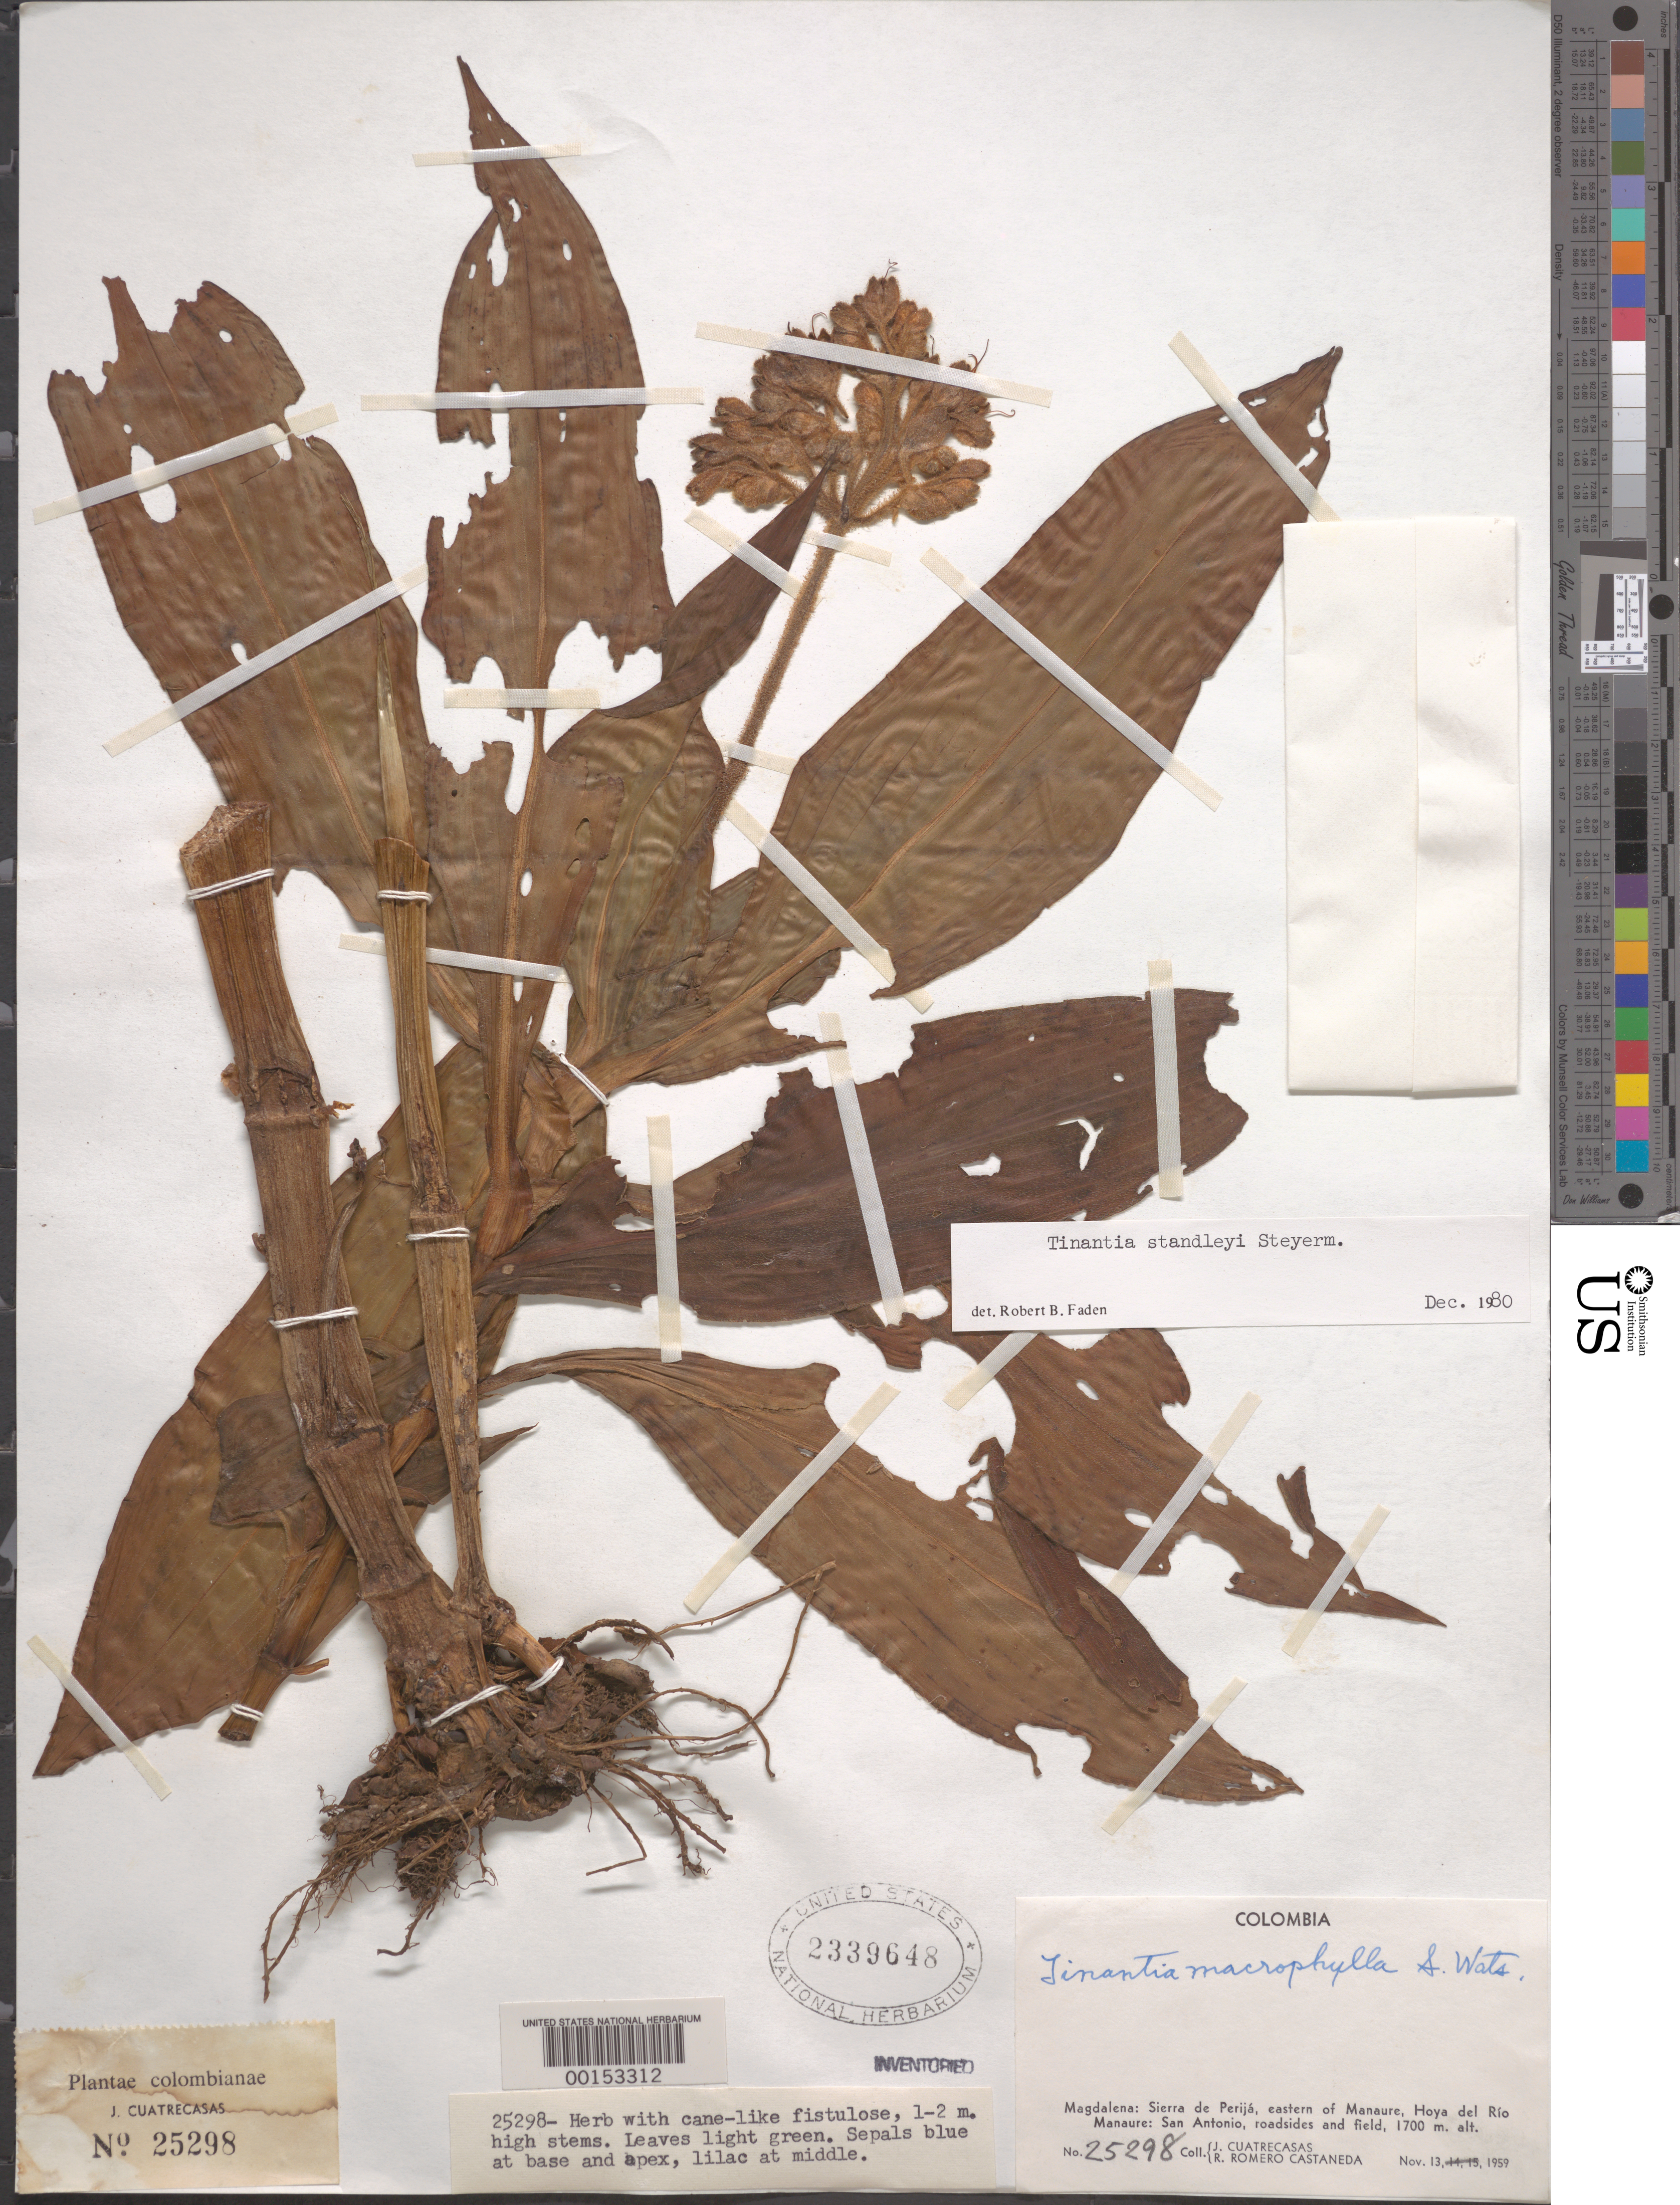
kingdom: Plantae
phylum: Tracheophyta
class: Liliopsida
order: Commelinales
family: Commelinaceae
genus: Tinantia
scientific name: Tinantia standleyi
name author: Steyerm.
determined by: Faden, Robert B., (US), Smithsonian Institution - National Museum of Natural History (UNITED STATES)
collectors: J. Cuatrecasas & R. Romero Castañeda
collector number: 25298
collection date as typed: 13 Nov 1959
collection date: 1959-11-13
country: Colombia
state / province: Magdalena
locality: Sierra de Perija, E of Manaure, near Rio Manaure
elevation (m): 1700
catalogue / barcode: US 2339648